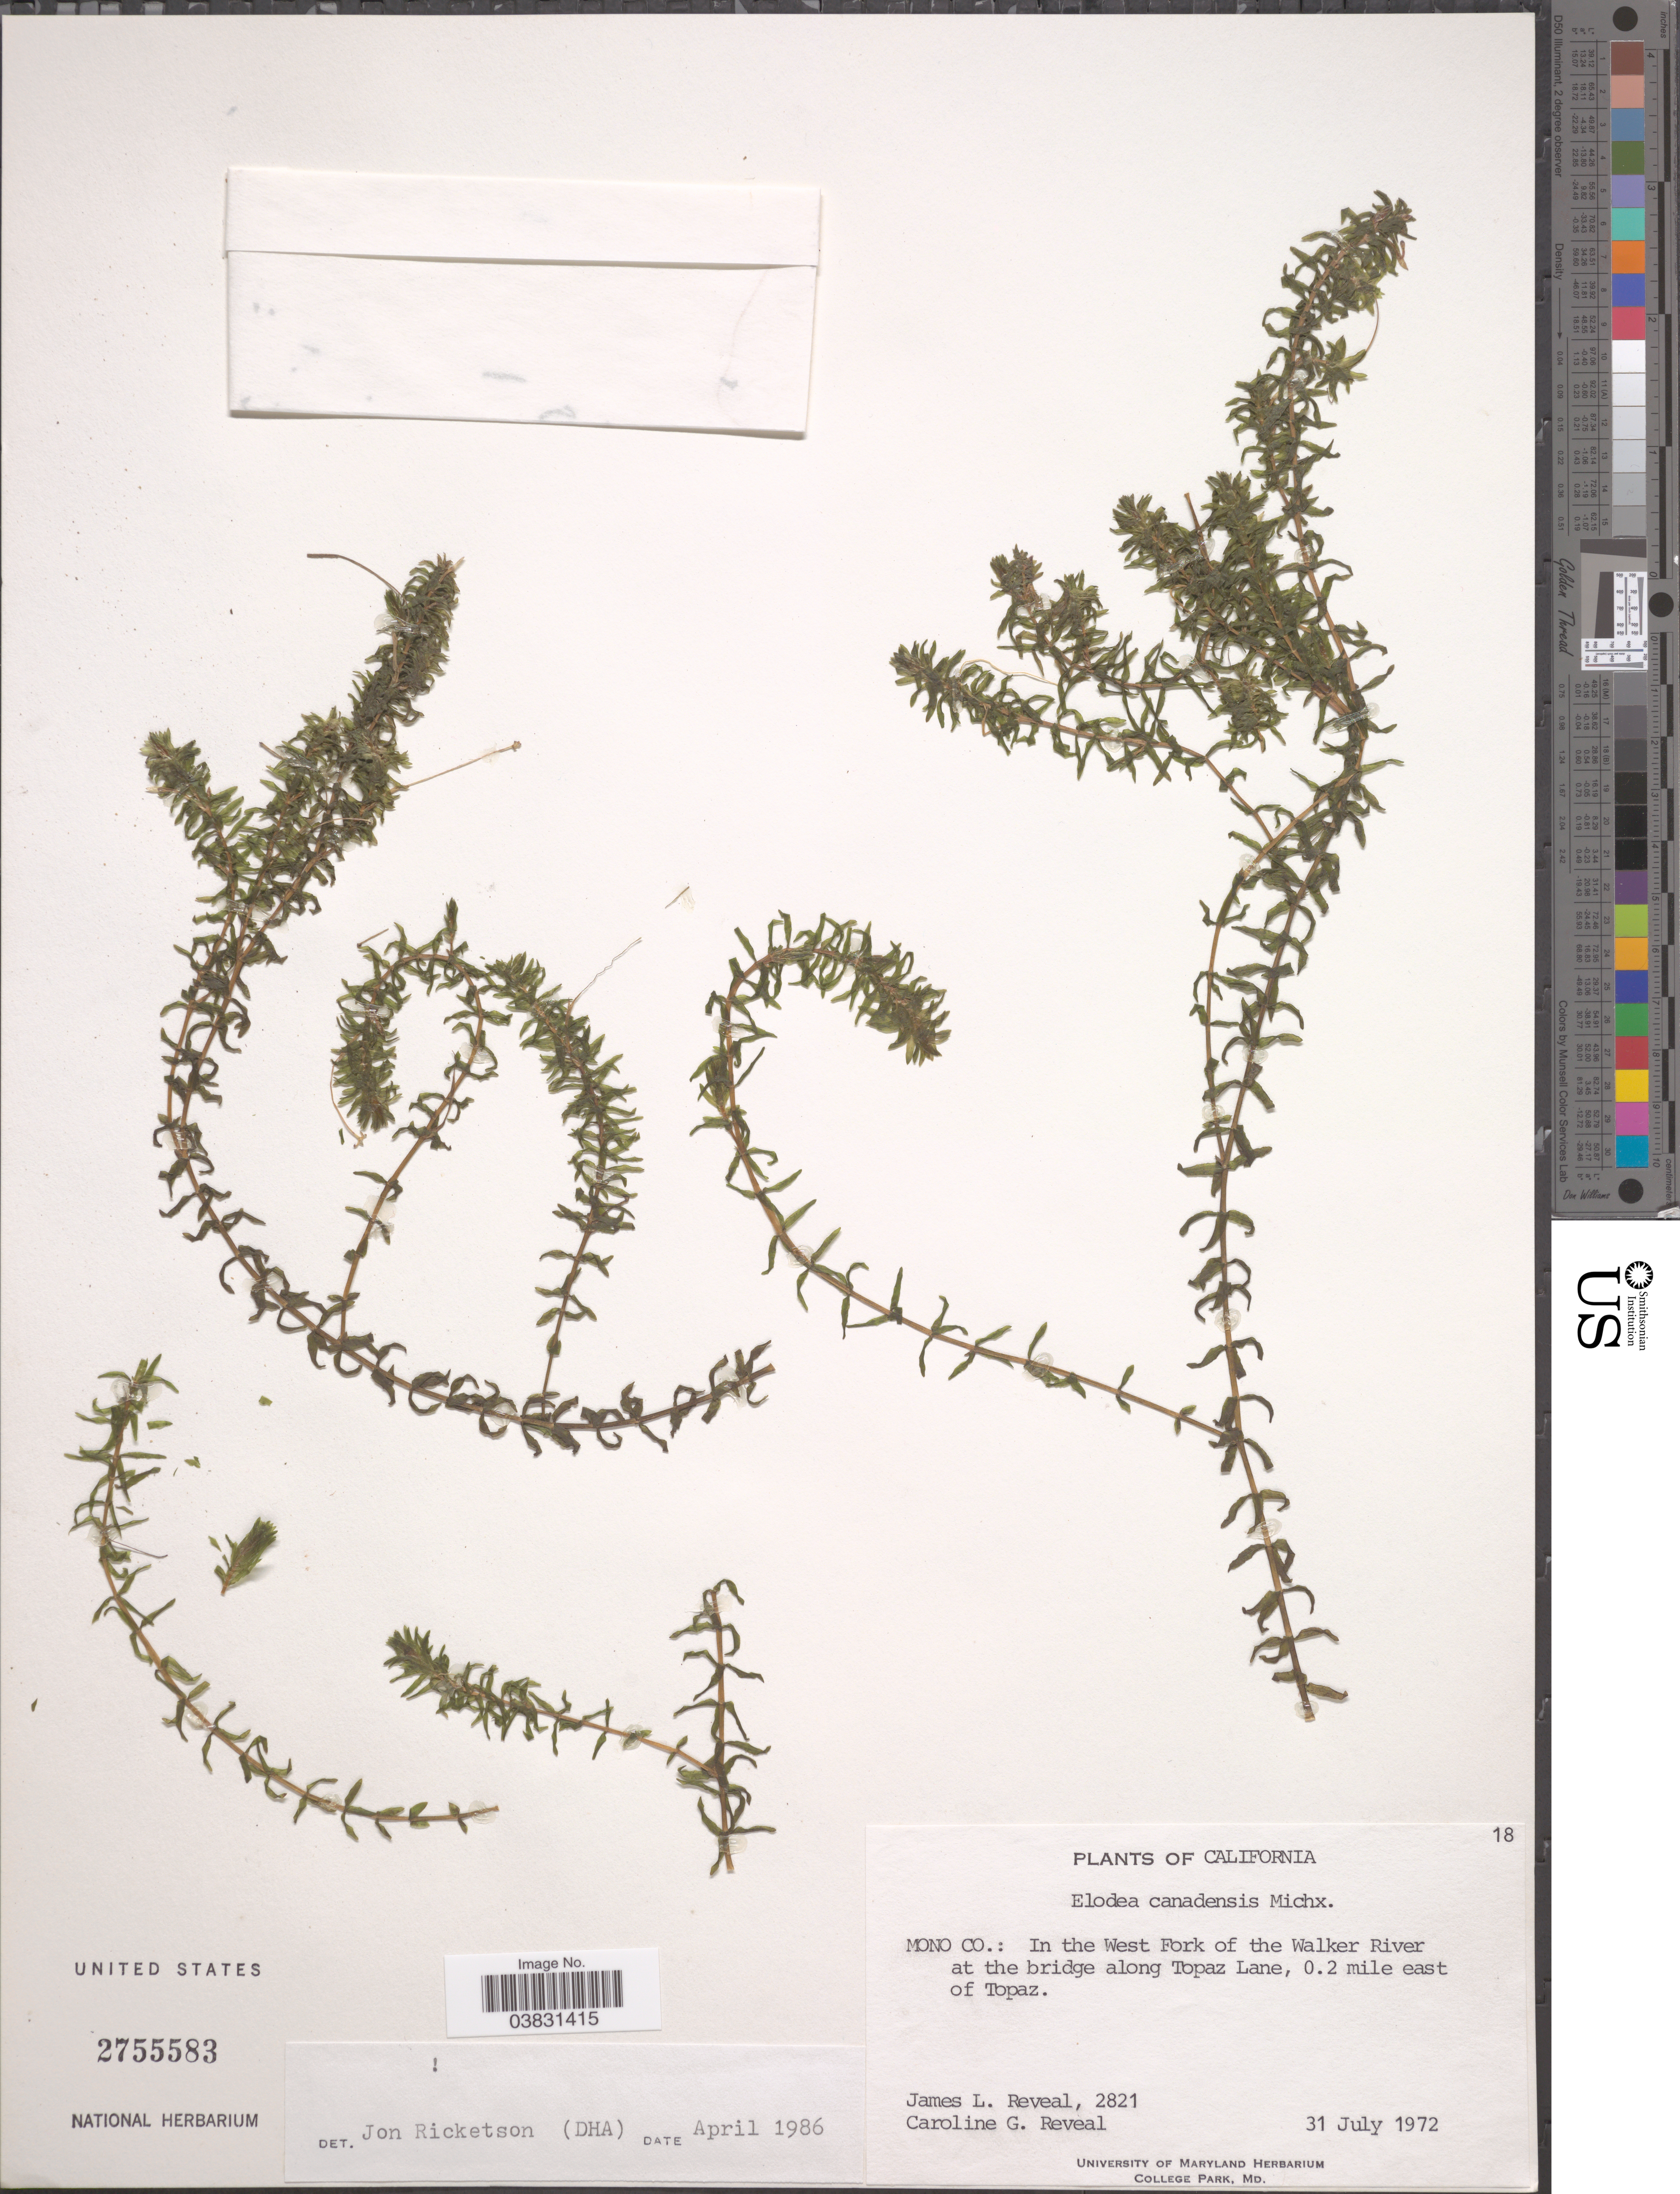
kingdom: Plantae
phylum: Tracheophyta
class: Liliopsida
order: Alismatales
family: Hydrocharitaceae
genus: Elodea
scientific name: Elodea canadensis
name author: Michx.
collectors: J. L. Reveal & C. G. Reveal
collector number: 2821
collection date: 1972-07-31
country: United States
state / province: California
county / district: Mono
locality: Mono Co.: In the West Fork of the Walker River at the bridge along Topaz Lane, 0.2 mile east of Topaz.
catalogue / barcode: US 2755583